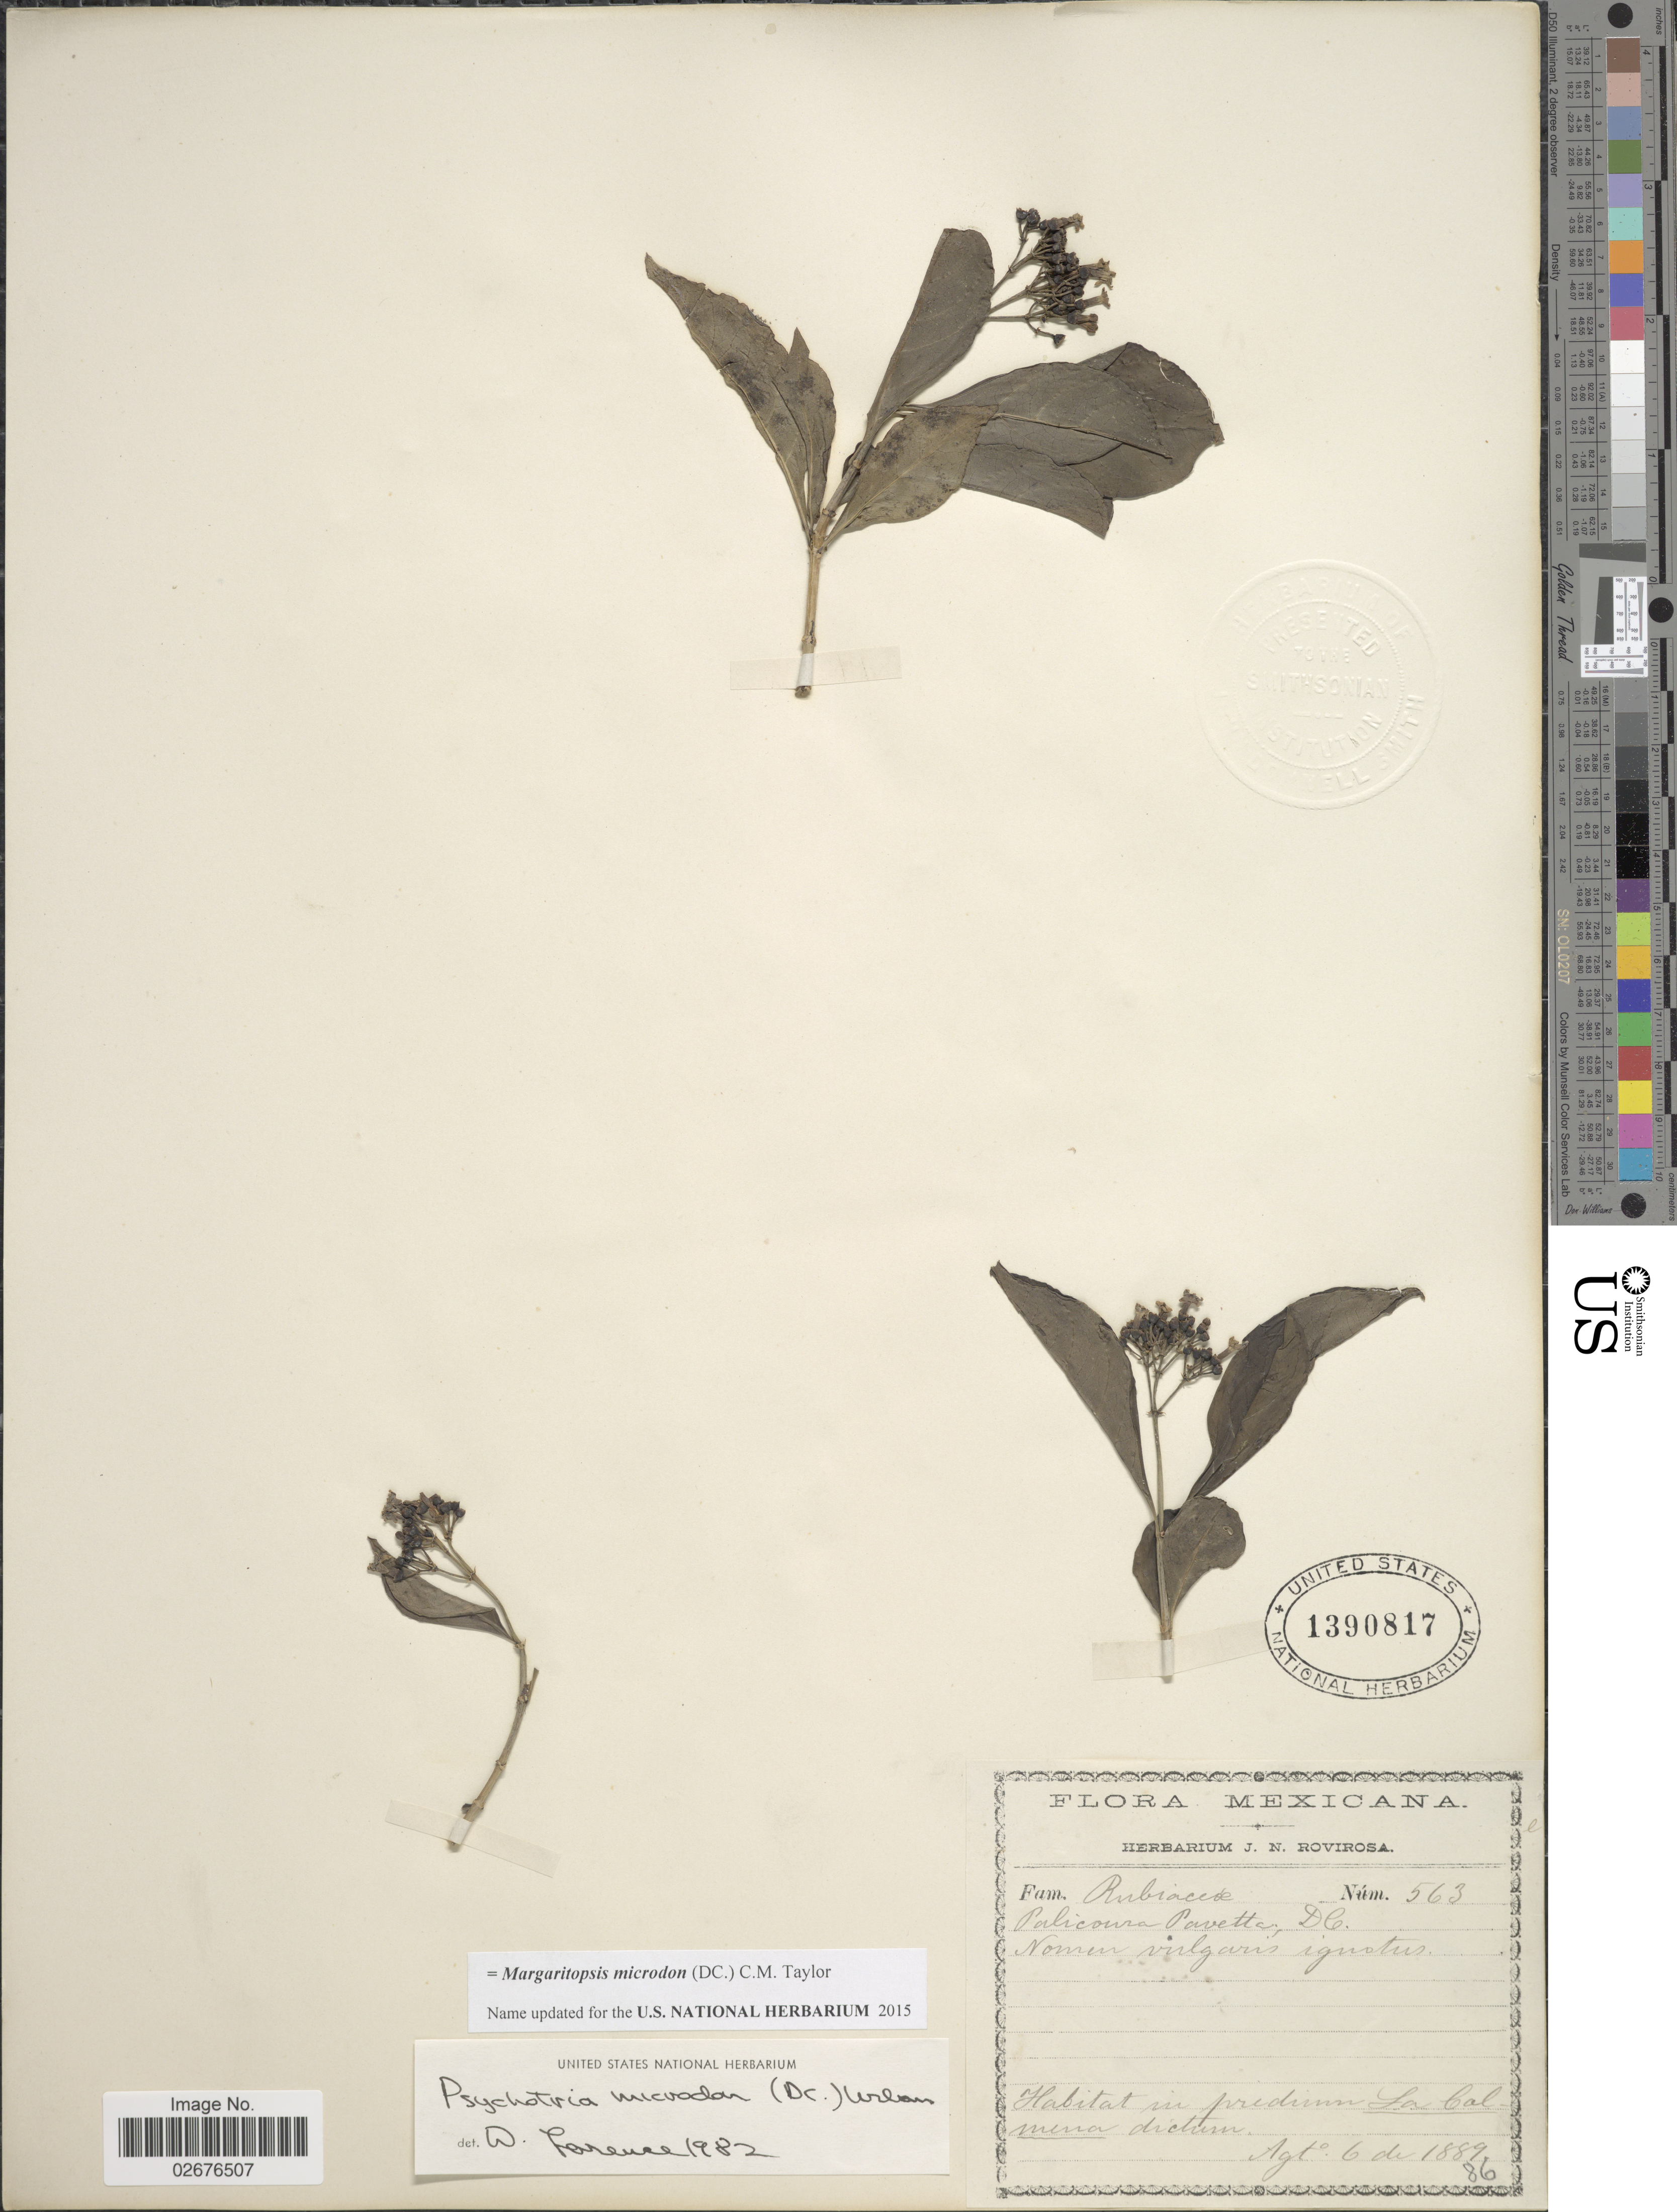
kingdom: Plantae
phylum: Tracheophyta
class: Magnoliopsida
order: Gentianales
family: Rubiaceae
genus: Margaritopsis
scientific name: Margaritopsis microdon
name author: (DC.) C.M. Taylor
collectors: ex herb. J. N. Rovirosa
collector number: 563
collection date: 1889-08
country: Mexico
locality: In predum La Calmena dictum [unsure placement]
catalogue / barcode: US 1390817